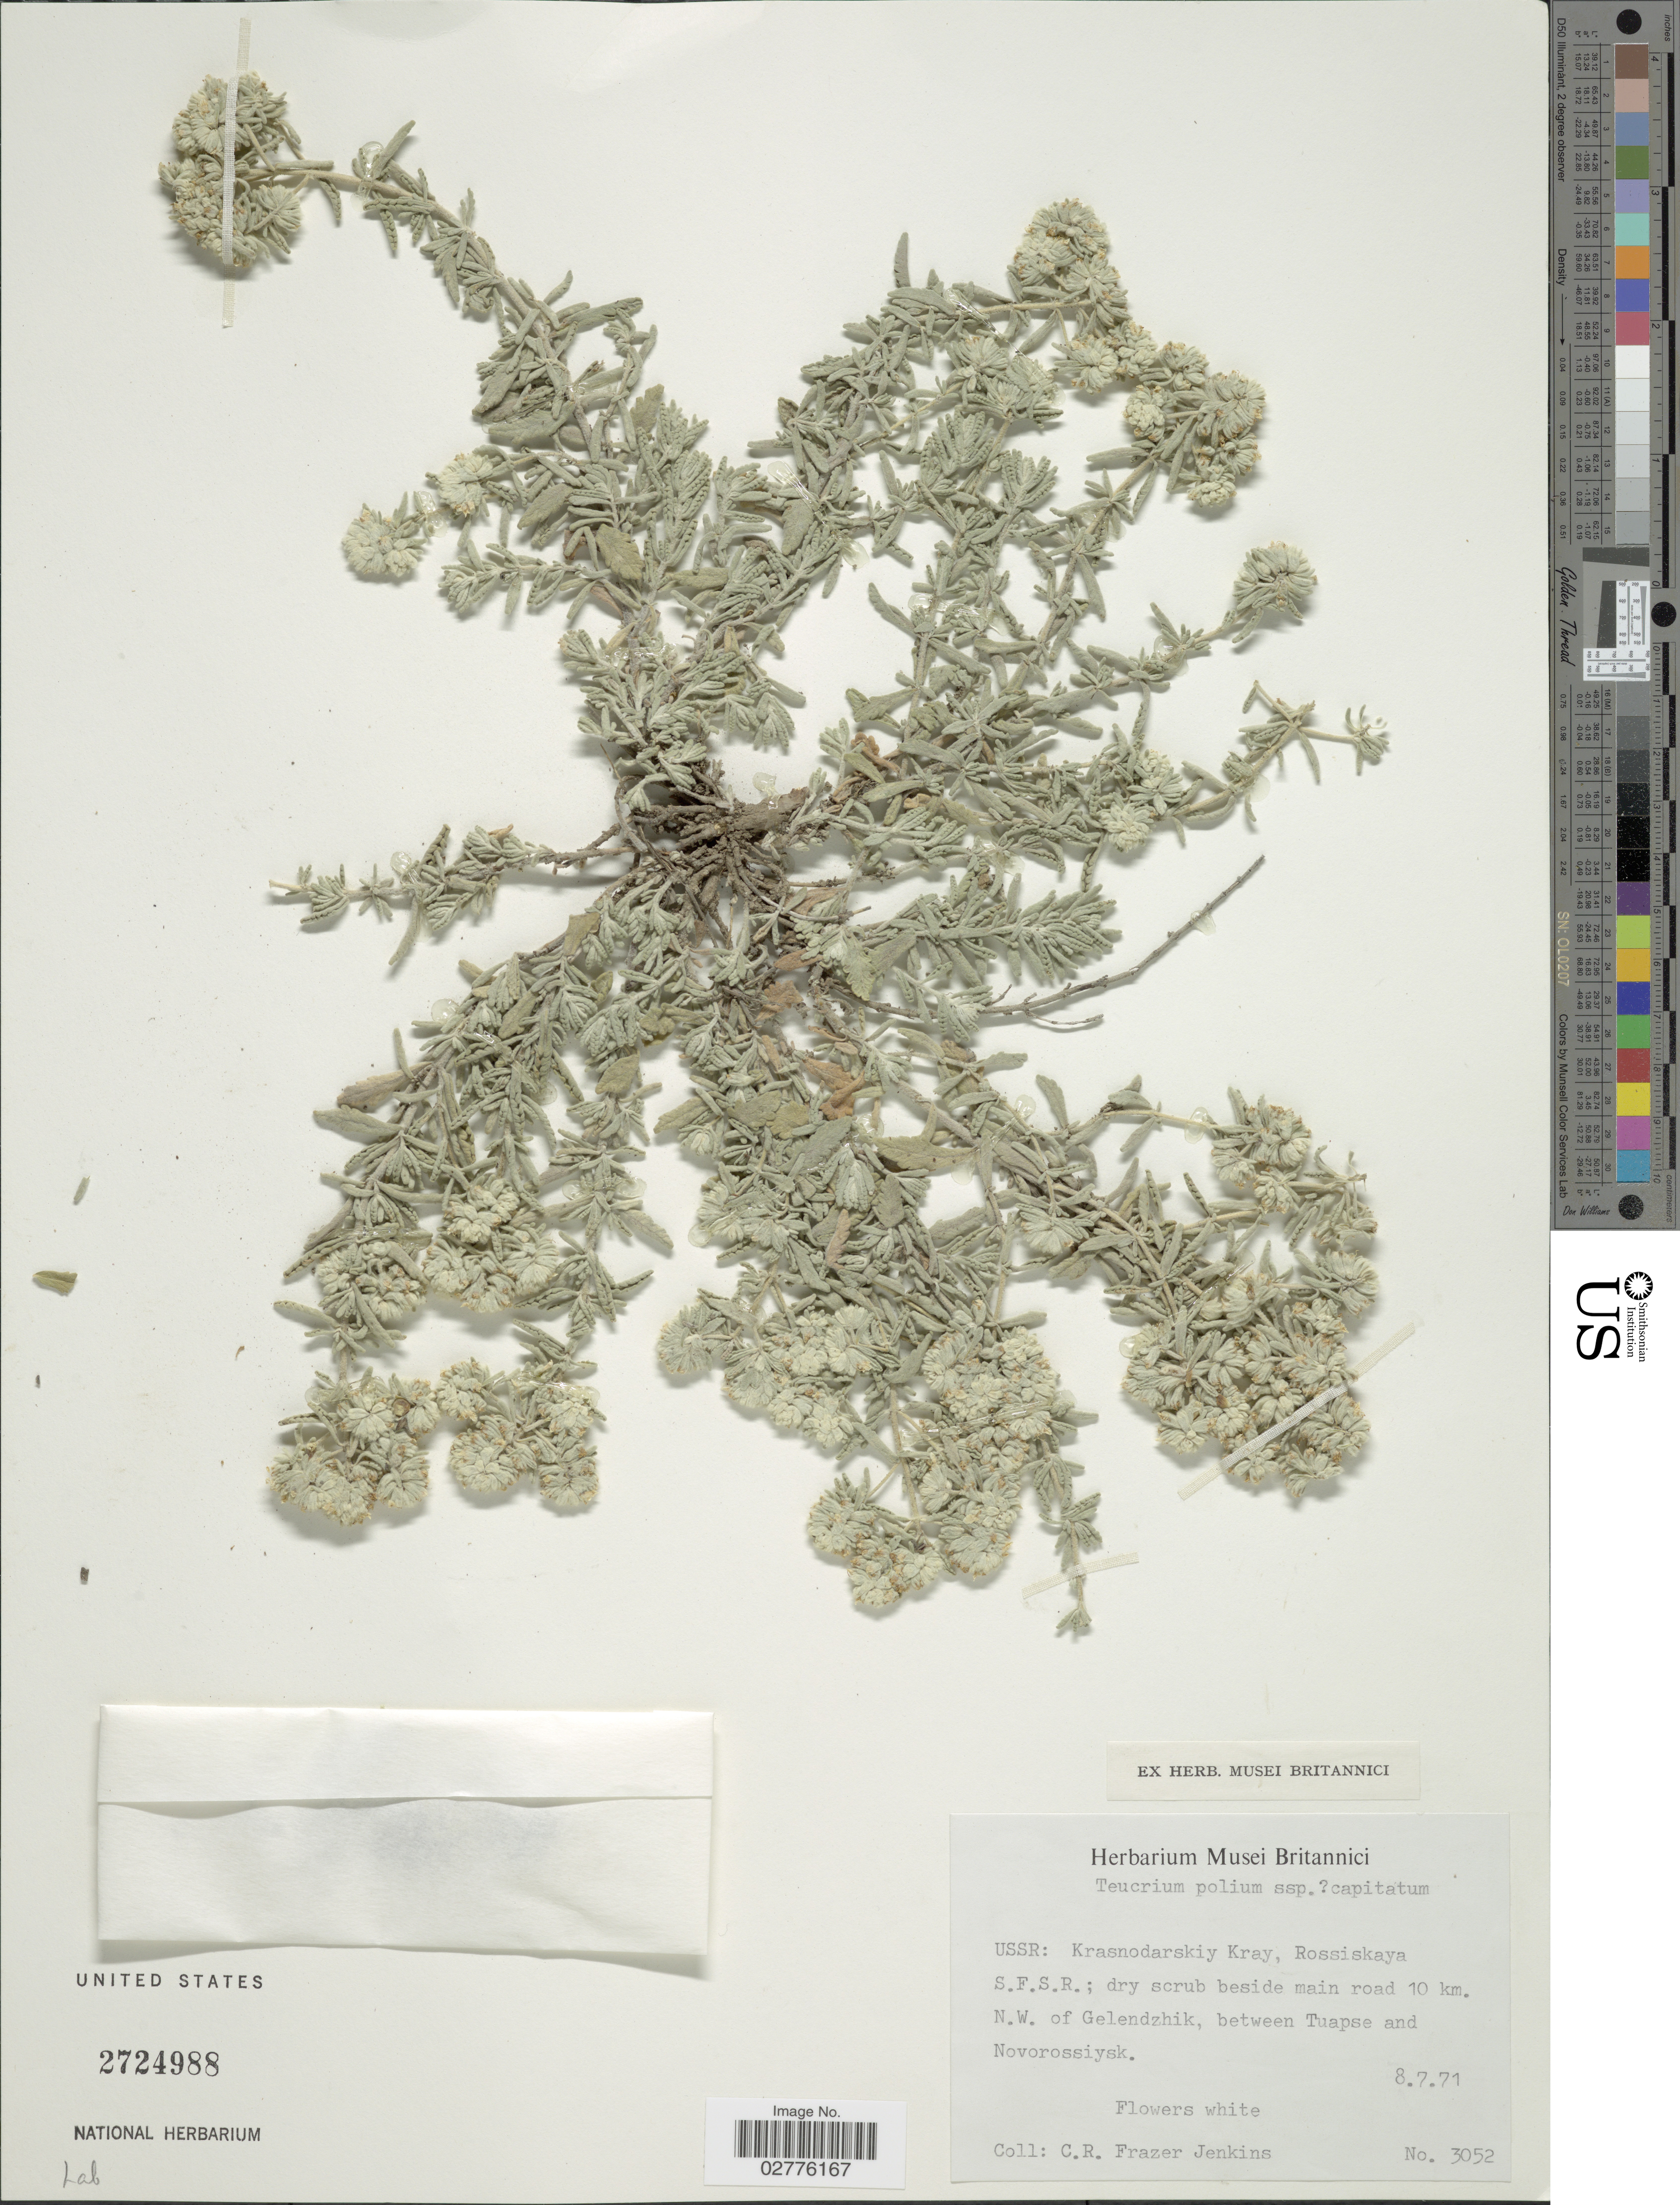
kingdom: Plantae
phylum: Tracheophyta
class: Magnoliopsida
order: Lamiales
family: Lamiaceae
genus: Teucrium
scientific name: Teucrium polium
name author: L.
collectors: C. R. Fraser-Jenkins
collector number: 3052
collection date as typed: Transcribed d/m/y: 8/7/71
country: Russian Federation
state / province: Krasnodar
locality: USSR: Krasnodarskiy Kray, Rossiskaya. S.F.S.R.; dry scrub beside main road 10 km, N.W. of Gelendzhik, between Tuapse and Novorossiysk.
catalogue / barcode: US 2724988